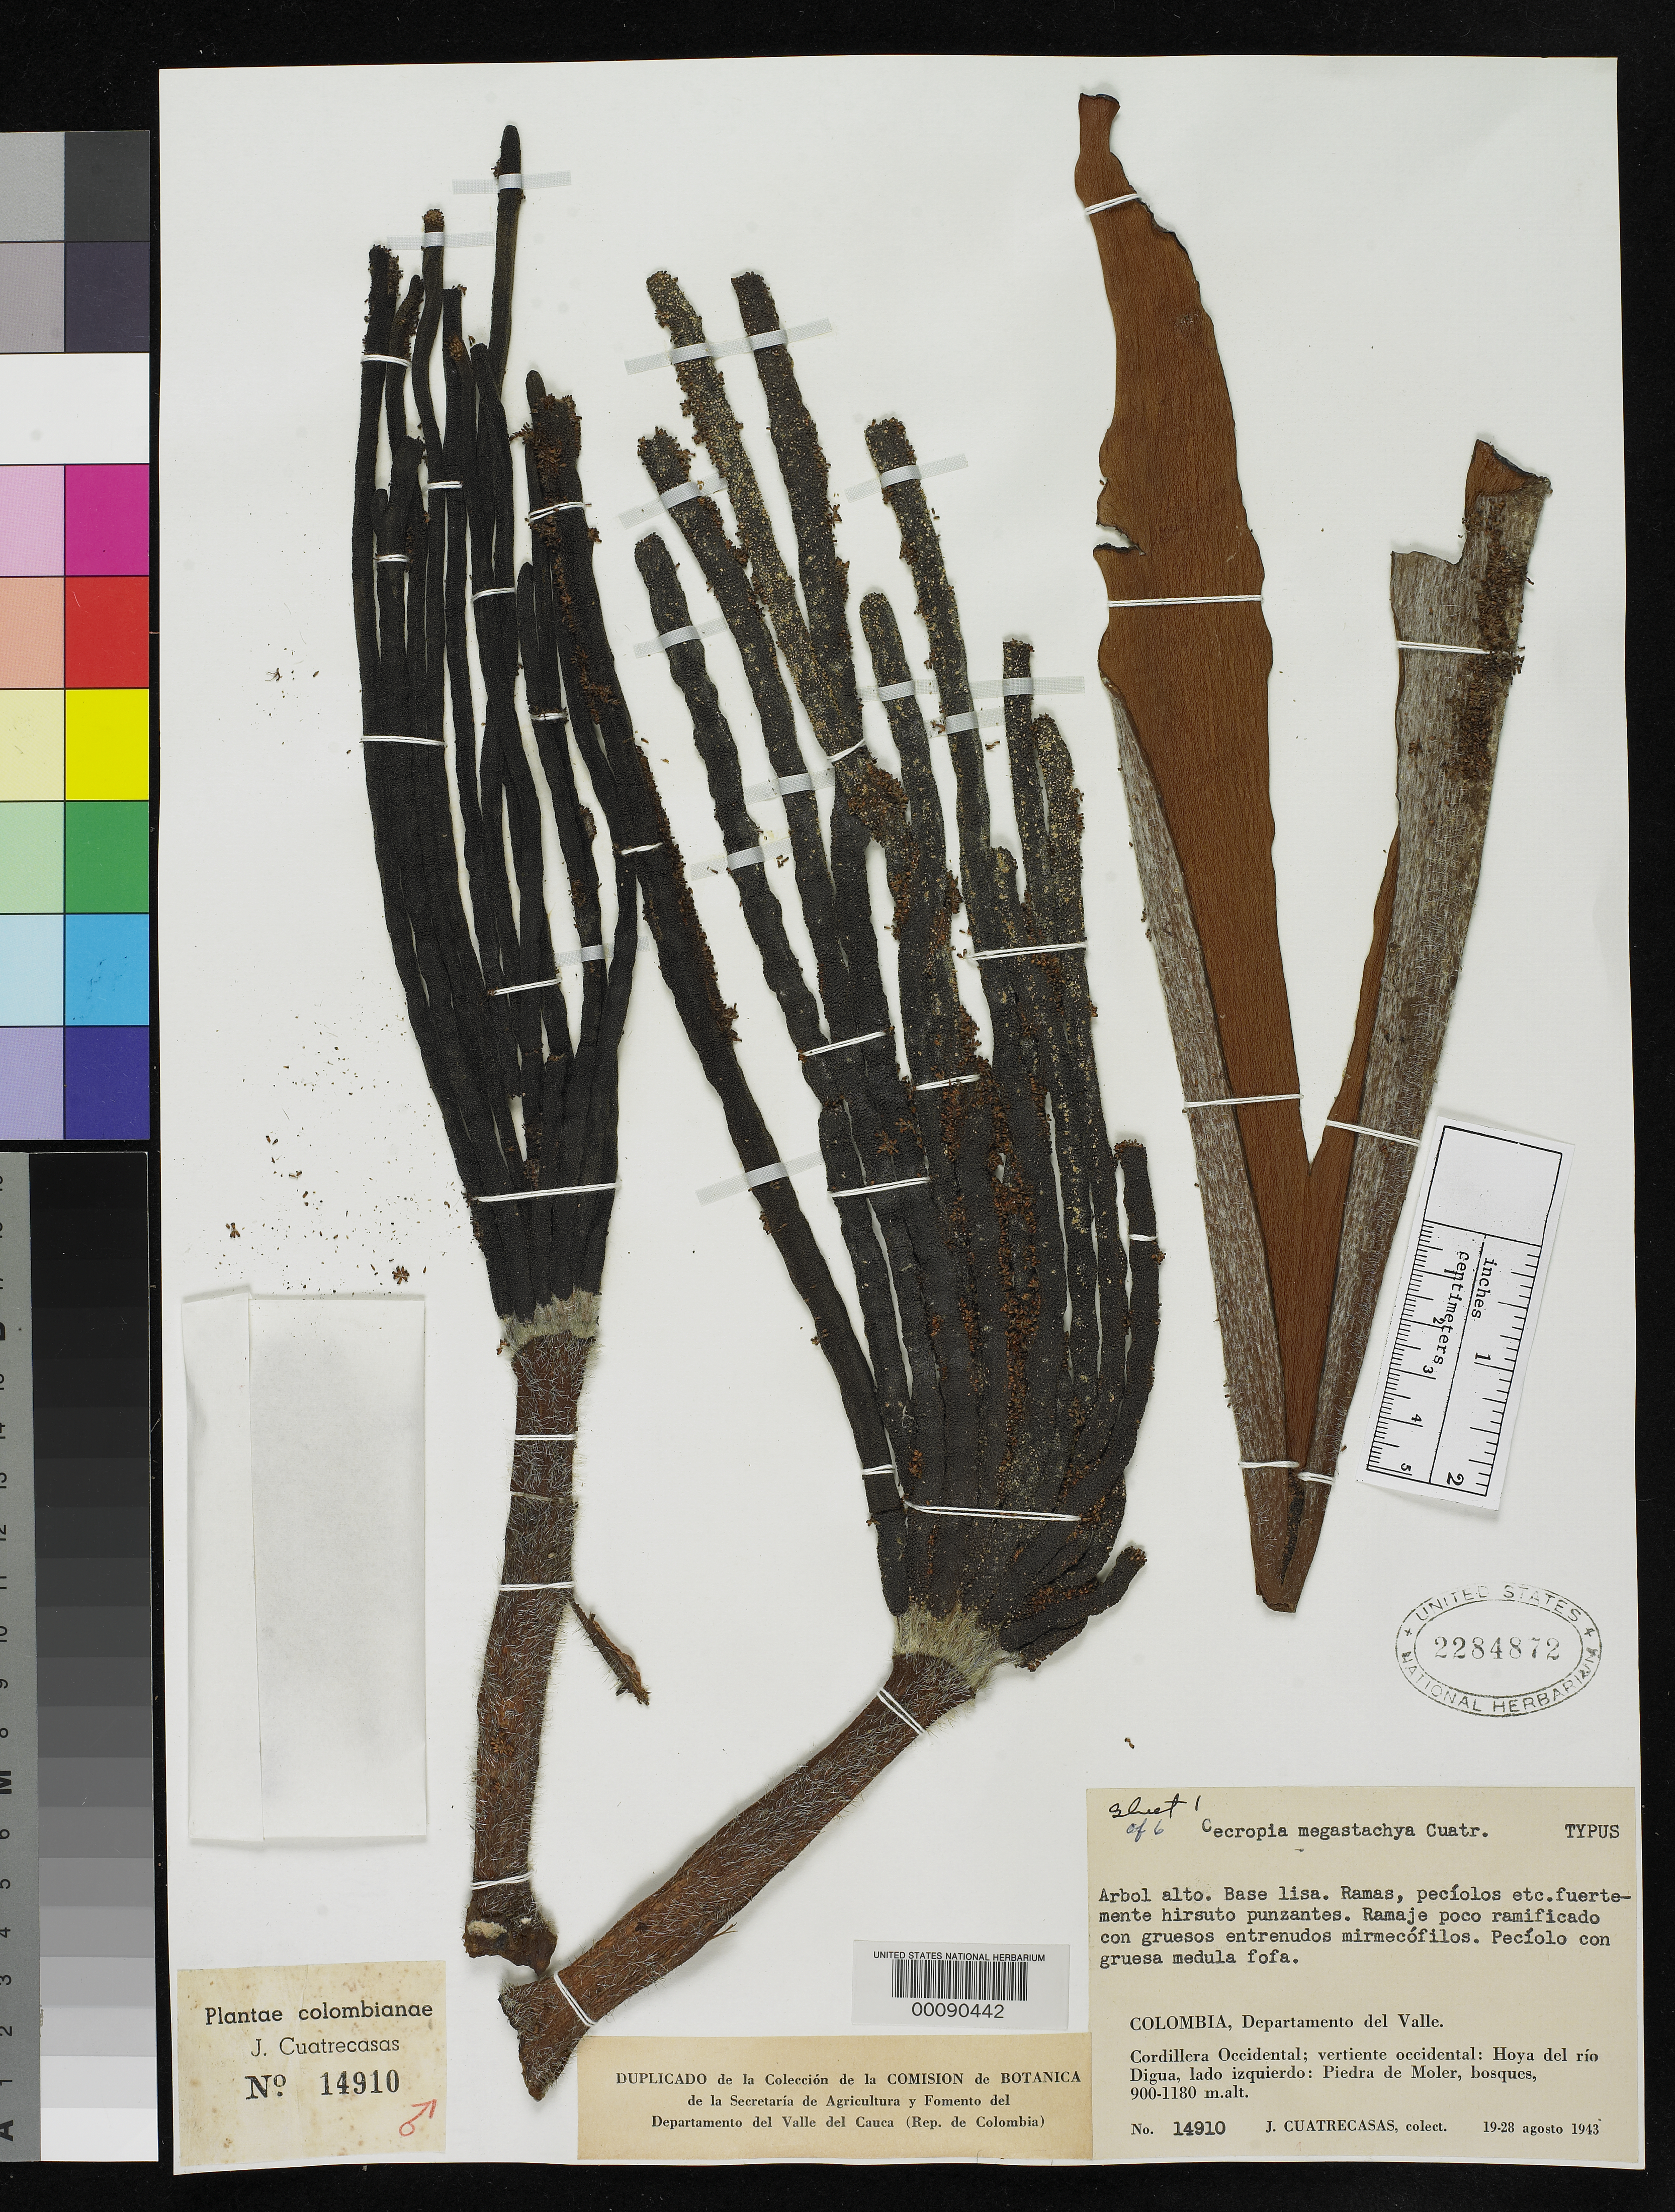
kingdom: Plantae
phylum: Tracheophyta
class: Magnoliopsida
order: Rosales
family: Urticaceae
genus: Cecropia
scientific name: Cecropia megastachya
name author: Cuatrec.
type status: Isotype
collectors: J. Cuatrecasas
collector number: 14910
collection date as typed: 19 Aug 1943 to 28 Aug 1943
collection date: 1943-08-19/1943-08-28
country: Colombia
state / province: Valle del Cauca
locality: W slope, Cordillera Occidental, Hoya del Rio Digua, Piedra de Moler.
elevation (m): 900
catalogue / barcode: US 2284872